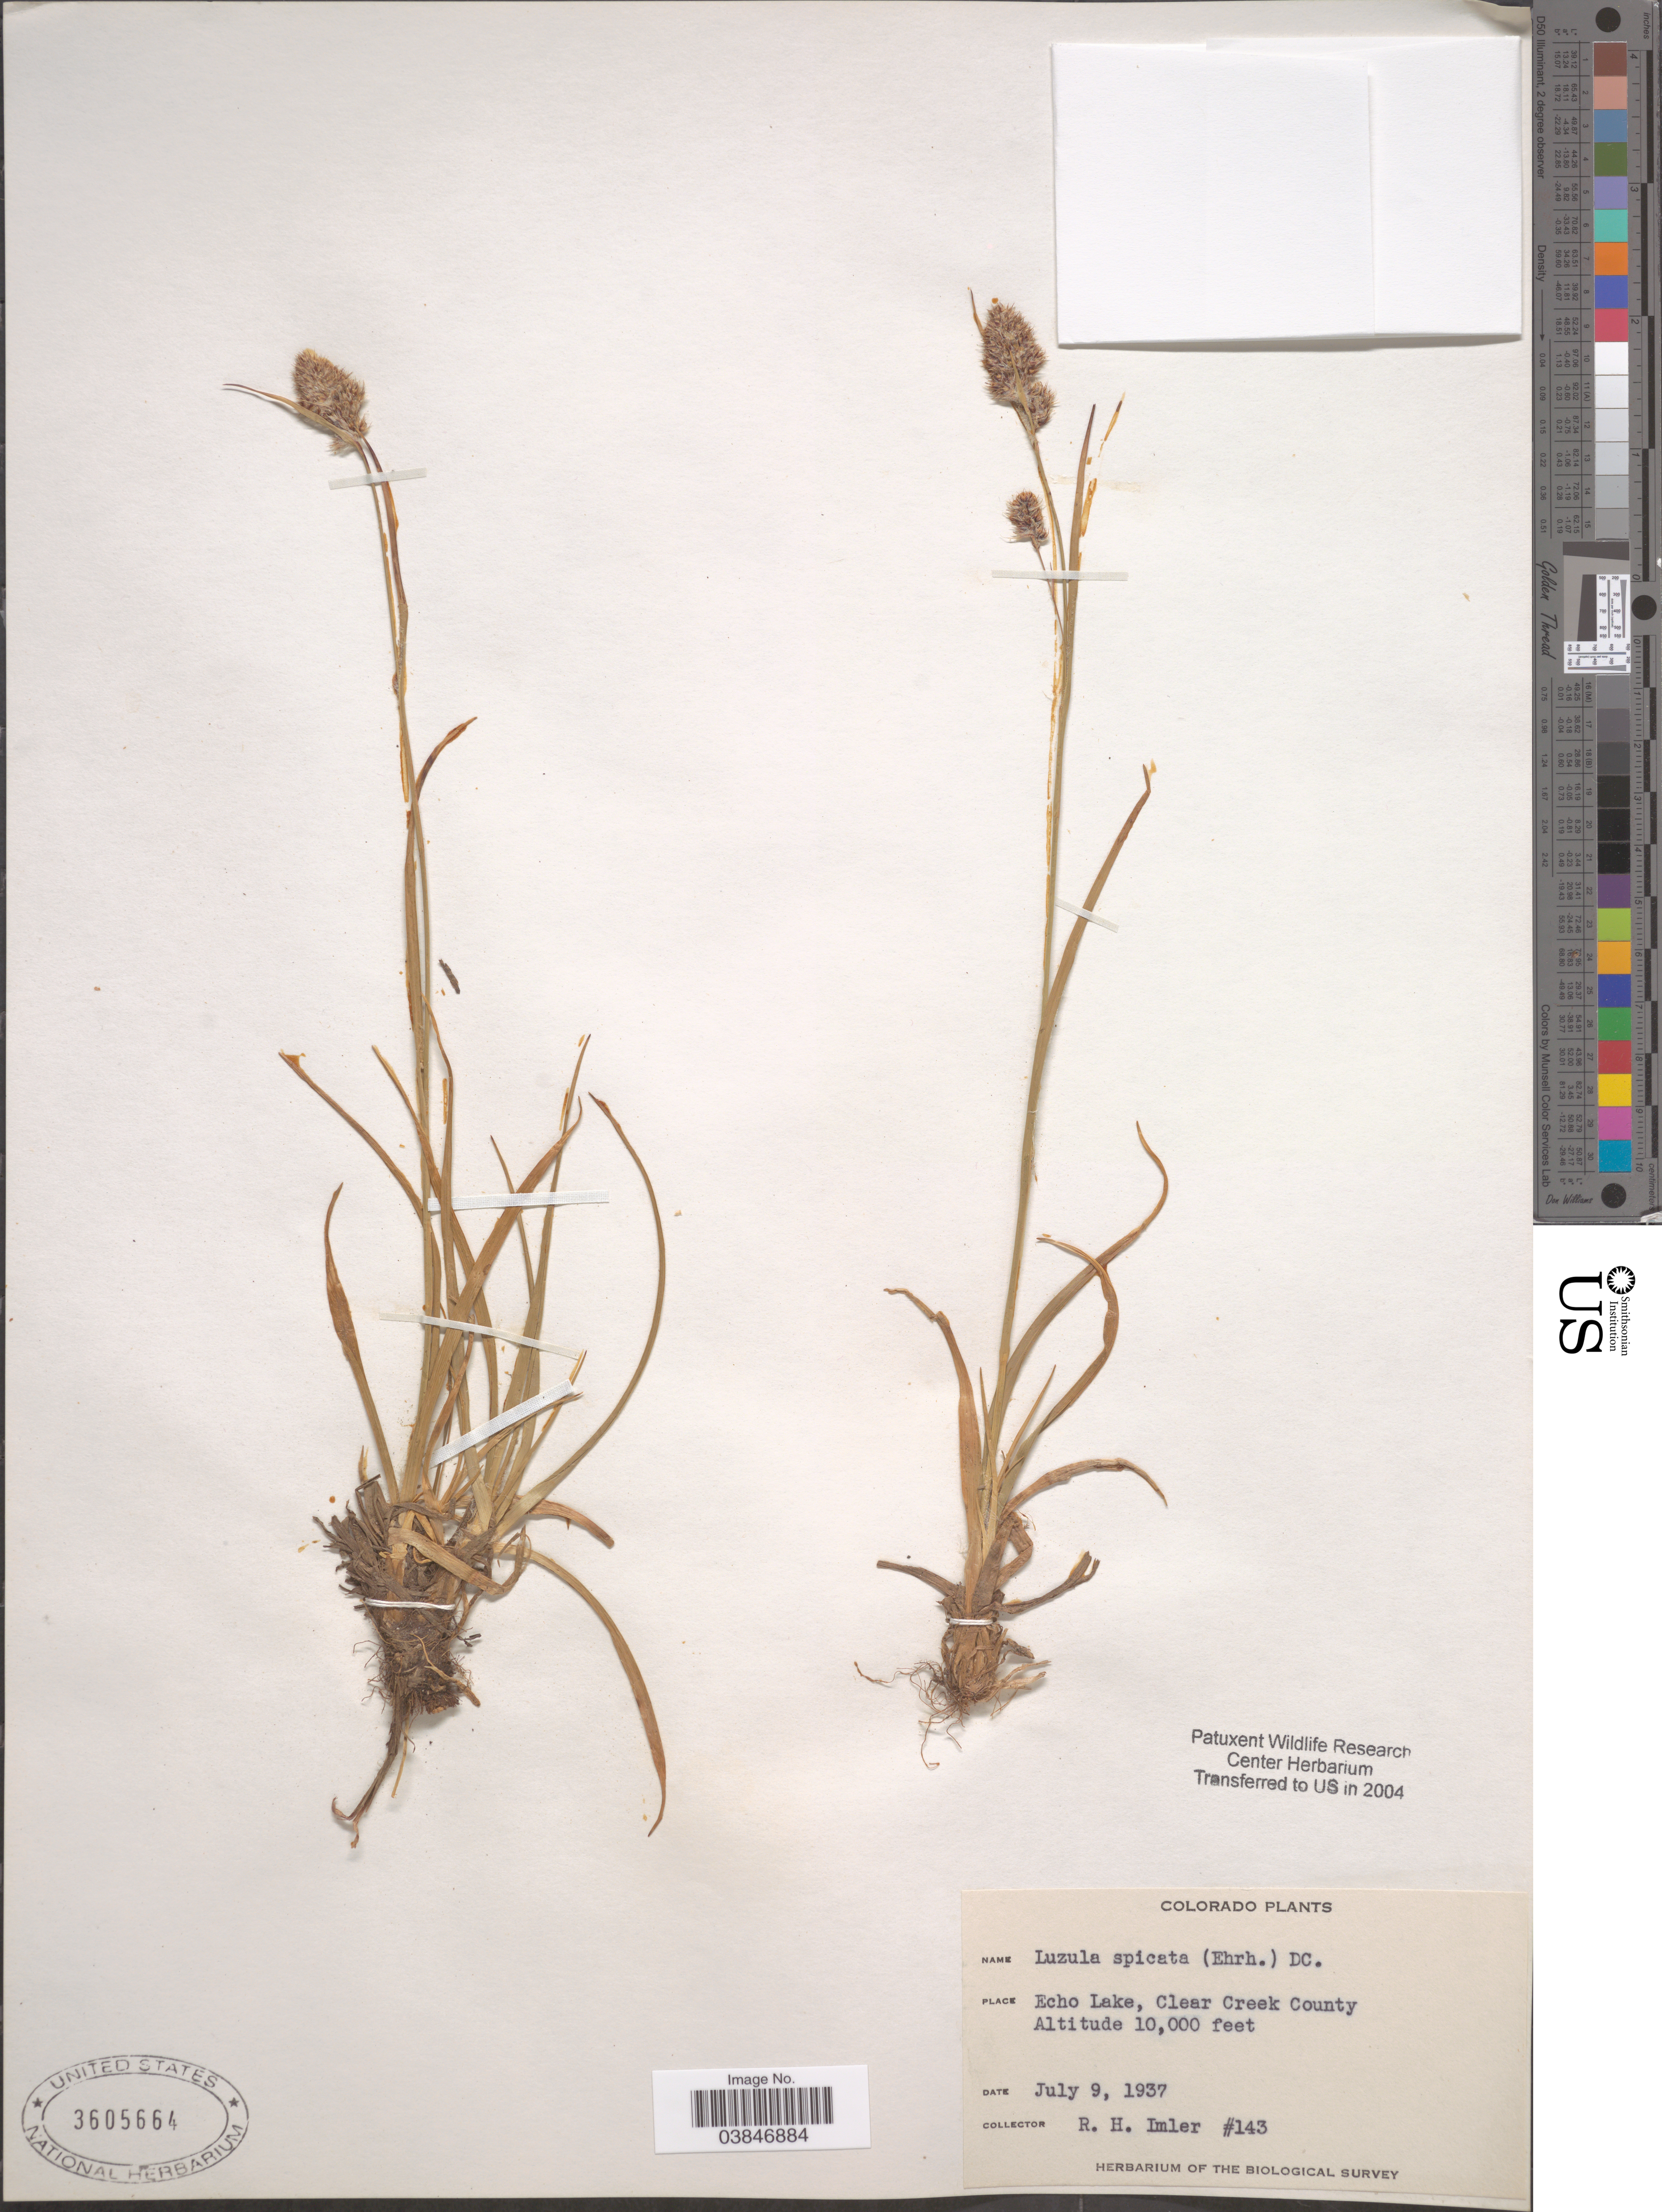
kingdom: Plantae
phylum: Tracheophyta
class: Liliopsida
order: Poales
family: Juncaceae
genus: Luzula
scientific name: Luzula spicata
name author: (L.) DC.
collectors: R. Imler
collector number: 143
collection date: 1937-07-09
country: United States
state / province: Colorado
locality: Echo Lake, Clear Creek County.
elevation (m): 3048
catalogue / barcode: US 3605664